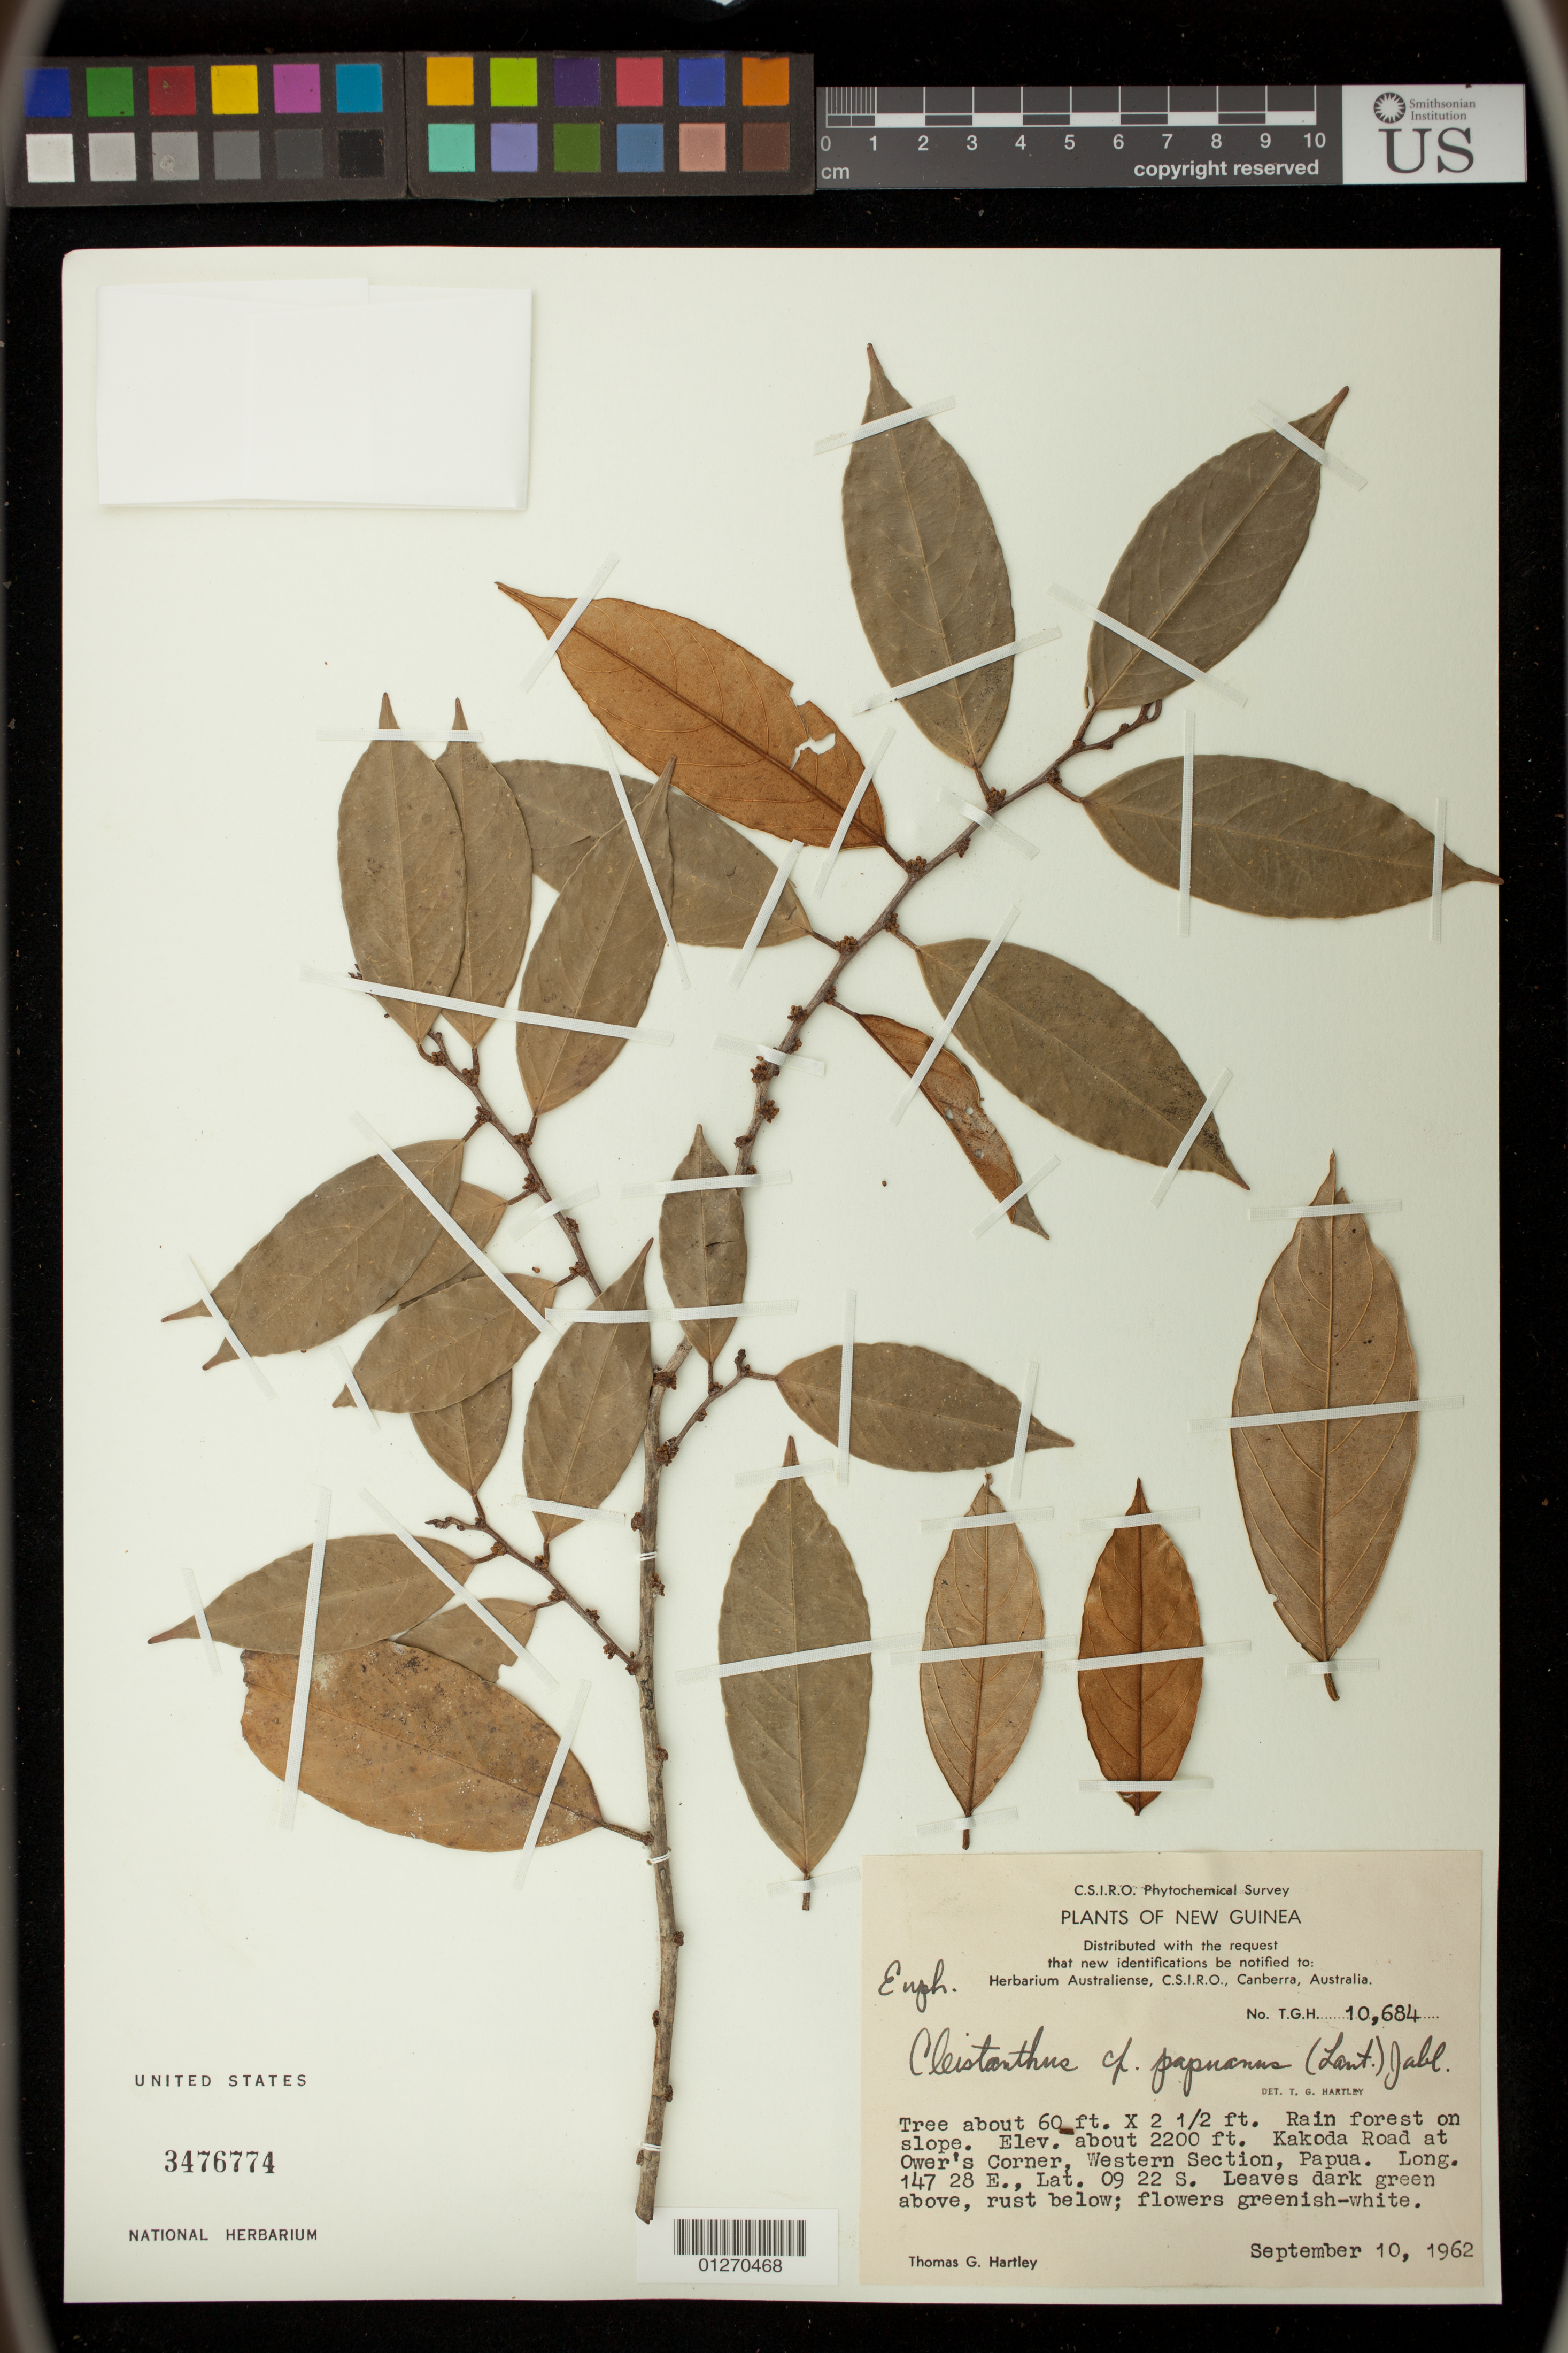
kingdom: Plantae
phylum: Tracheophyta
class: Magnoliopsida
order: Malpighiales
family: Phyllanthaceae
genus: Cleistanthus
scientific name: Cleistanthus papuanus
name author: (Lauterb.) Jabl.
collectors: T. G. Hartley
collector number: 10684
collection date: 1962-09-10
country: Papua New Guinea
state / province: Western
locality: Kakoda road at Ower's Corner, Western Section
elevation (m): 671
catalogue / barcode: US 3476774